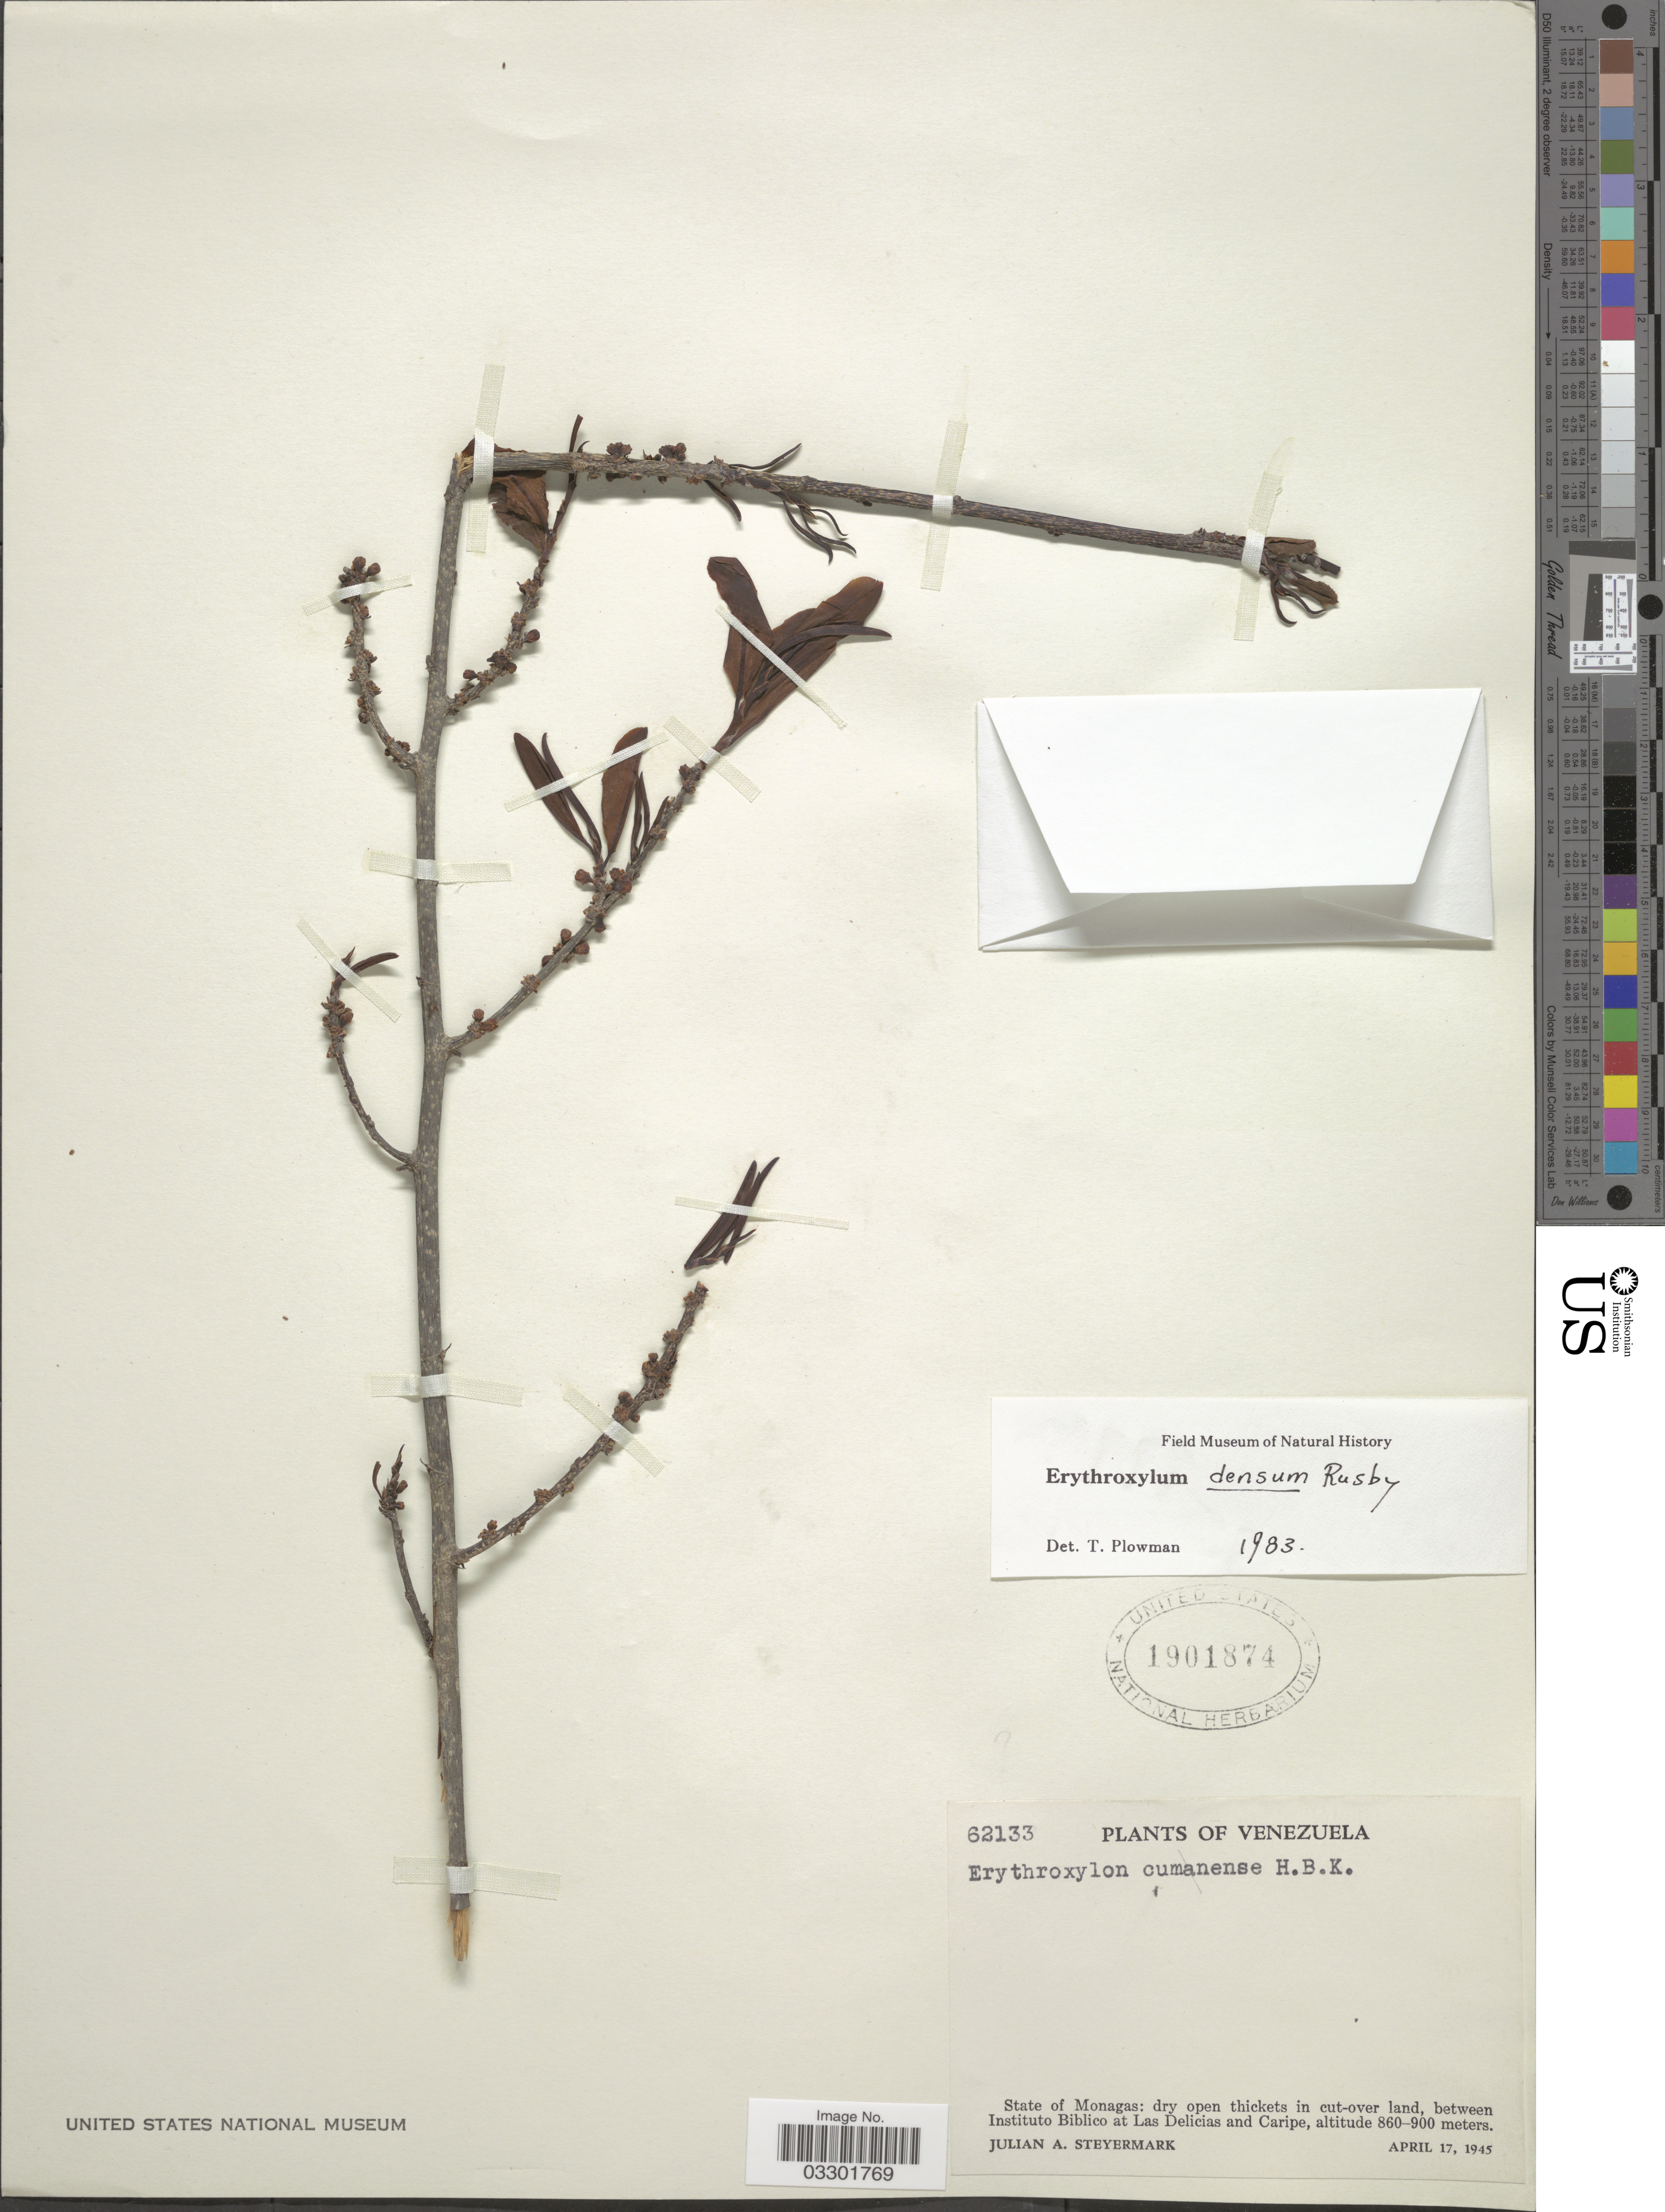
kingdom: Plantae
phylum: Tracheophyta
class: Magnoliopsida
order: Malpighiales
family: Erythroxylaceae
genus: Erythroxylum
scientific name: Erythroxylum densum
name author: Rusby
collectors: J. Steyermark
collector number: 62133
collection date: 1945-04-17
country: Venezuela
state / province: Monagas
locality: Between Instituto Biblico at Las Delicias and Caripe.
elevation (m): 860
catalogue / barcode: US 1901874